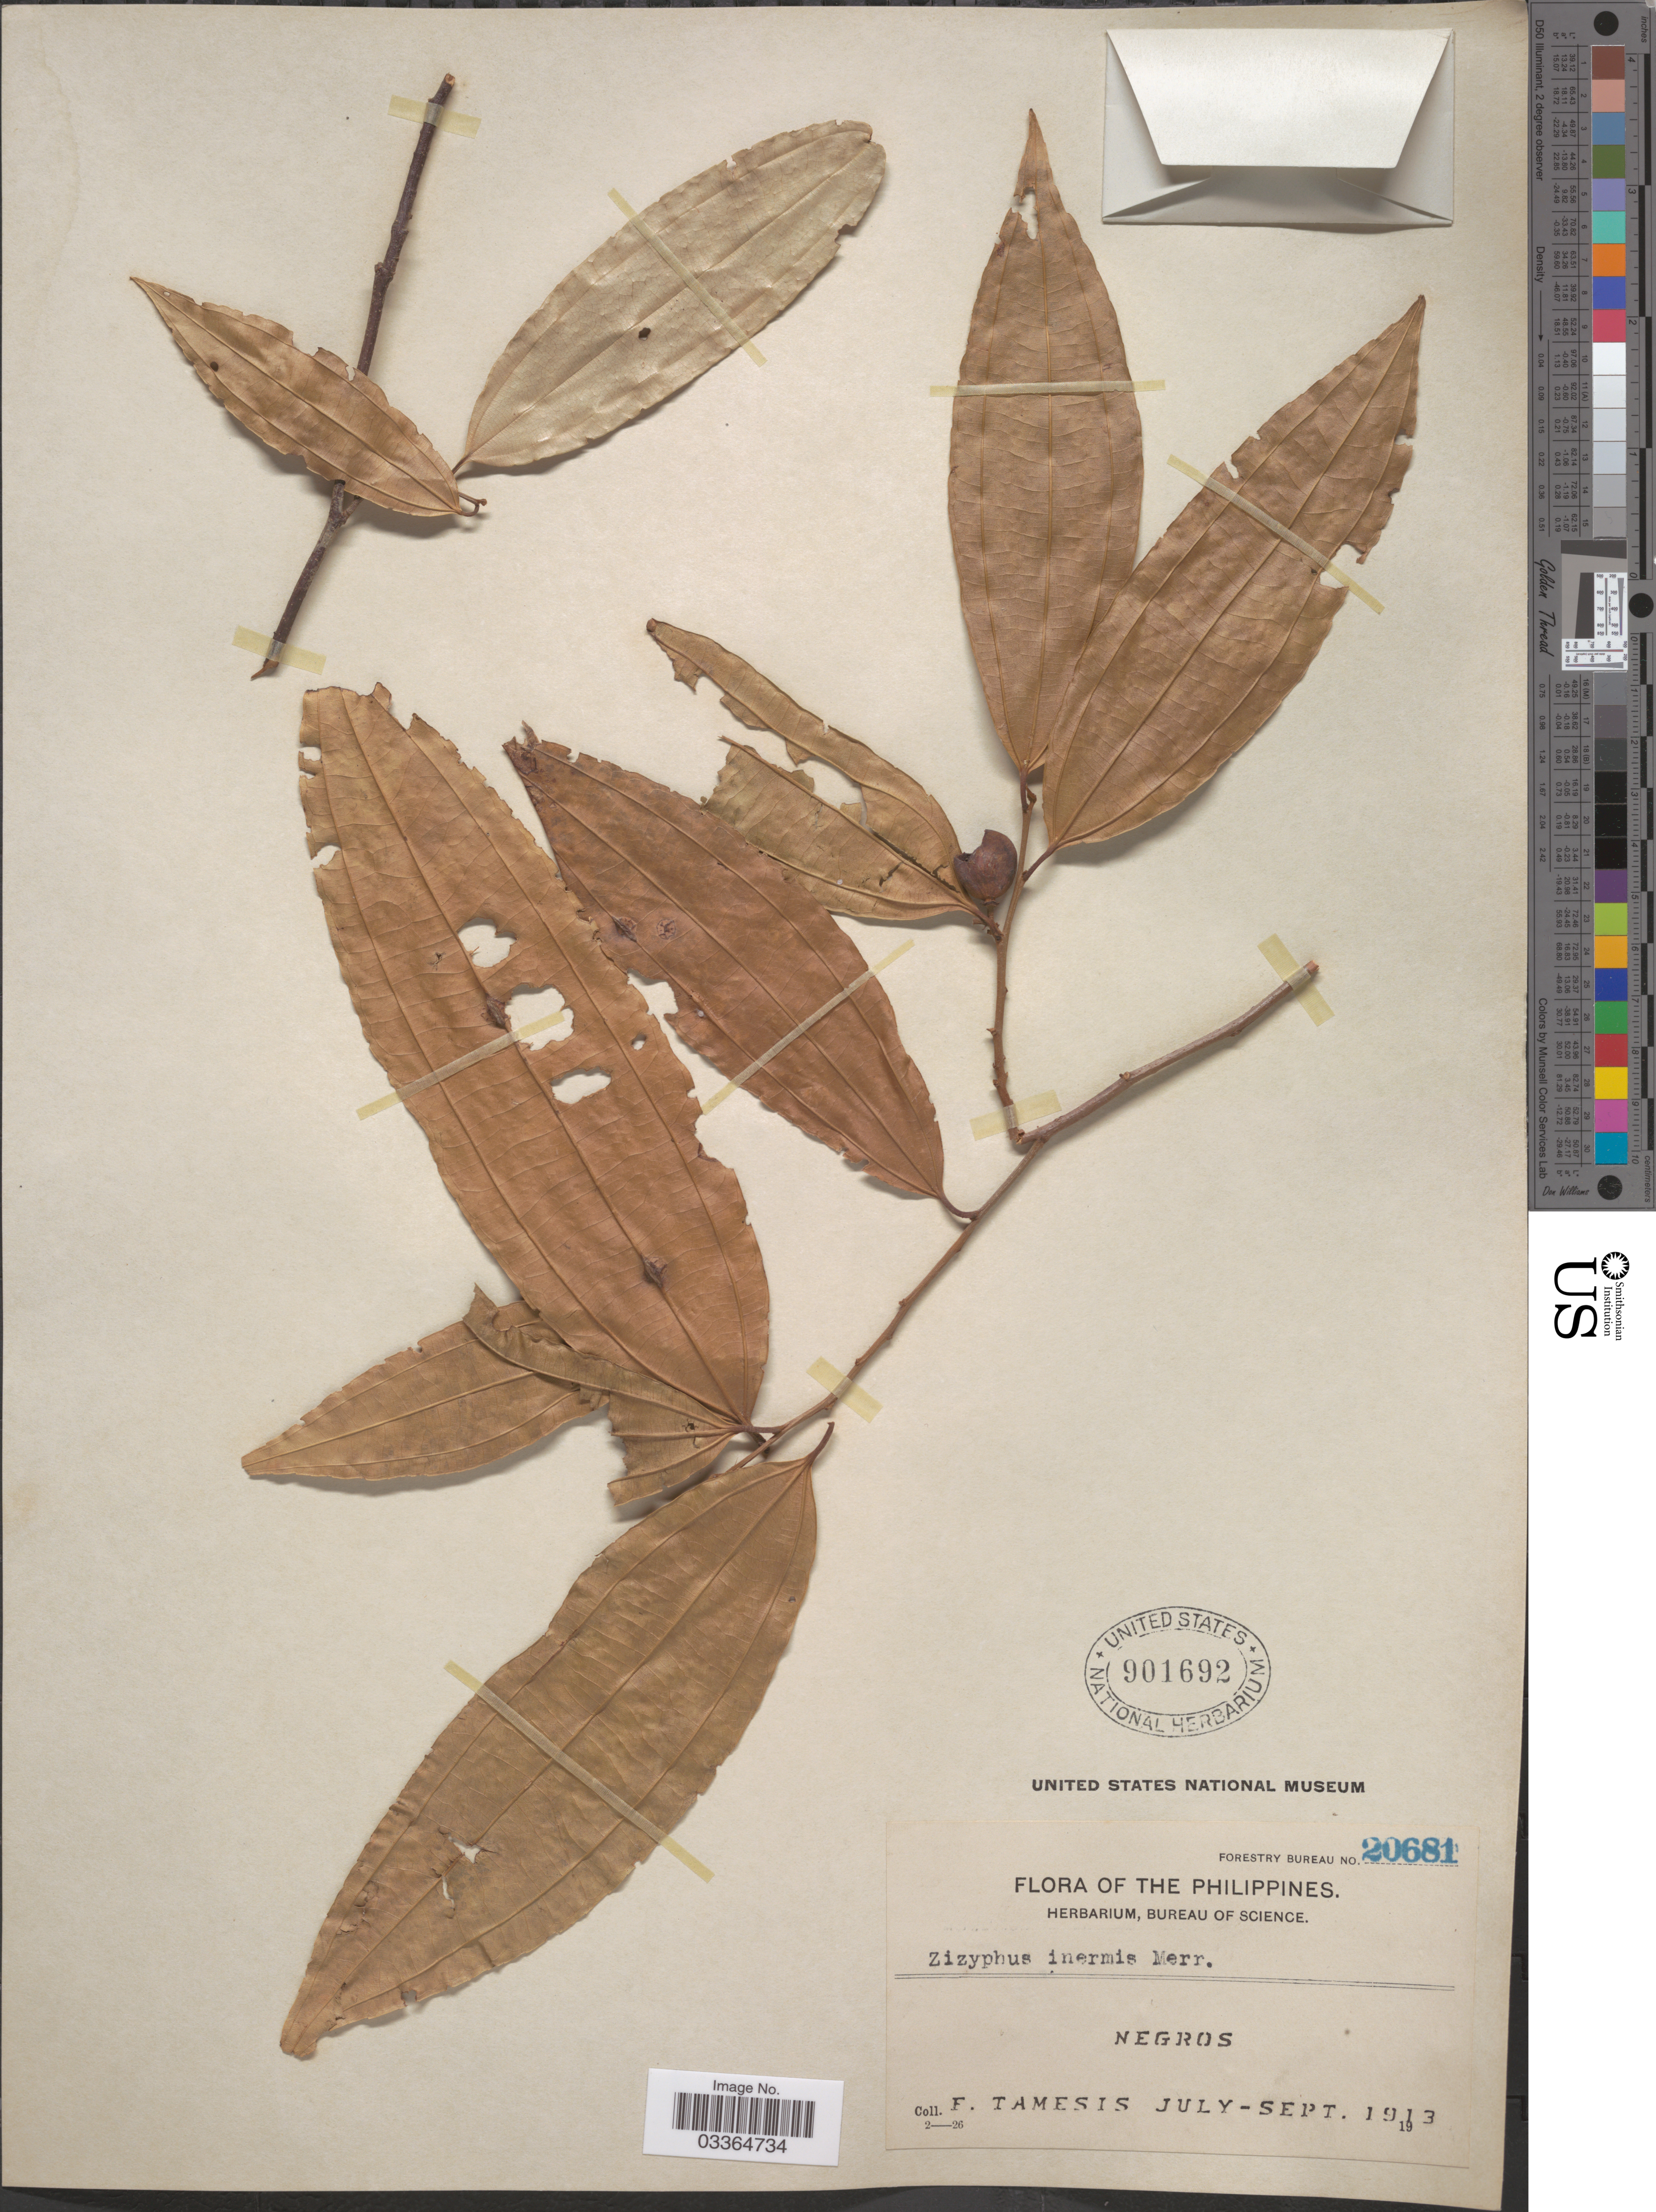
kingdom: Plantae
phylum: Tracheophyta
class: Magnoliopsida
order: Rosales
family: Rhamnaceae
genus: Ziziphus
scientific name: Ziziphus inermis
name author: Merr.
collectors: F. Tamesis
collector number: Forestry Bureau 20681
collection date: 1913-07/1913-09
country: Philippines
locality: Negros.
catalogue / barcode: US 901692